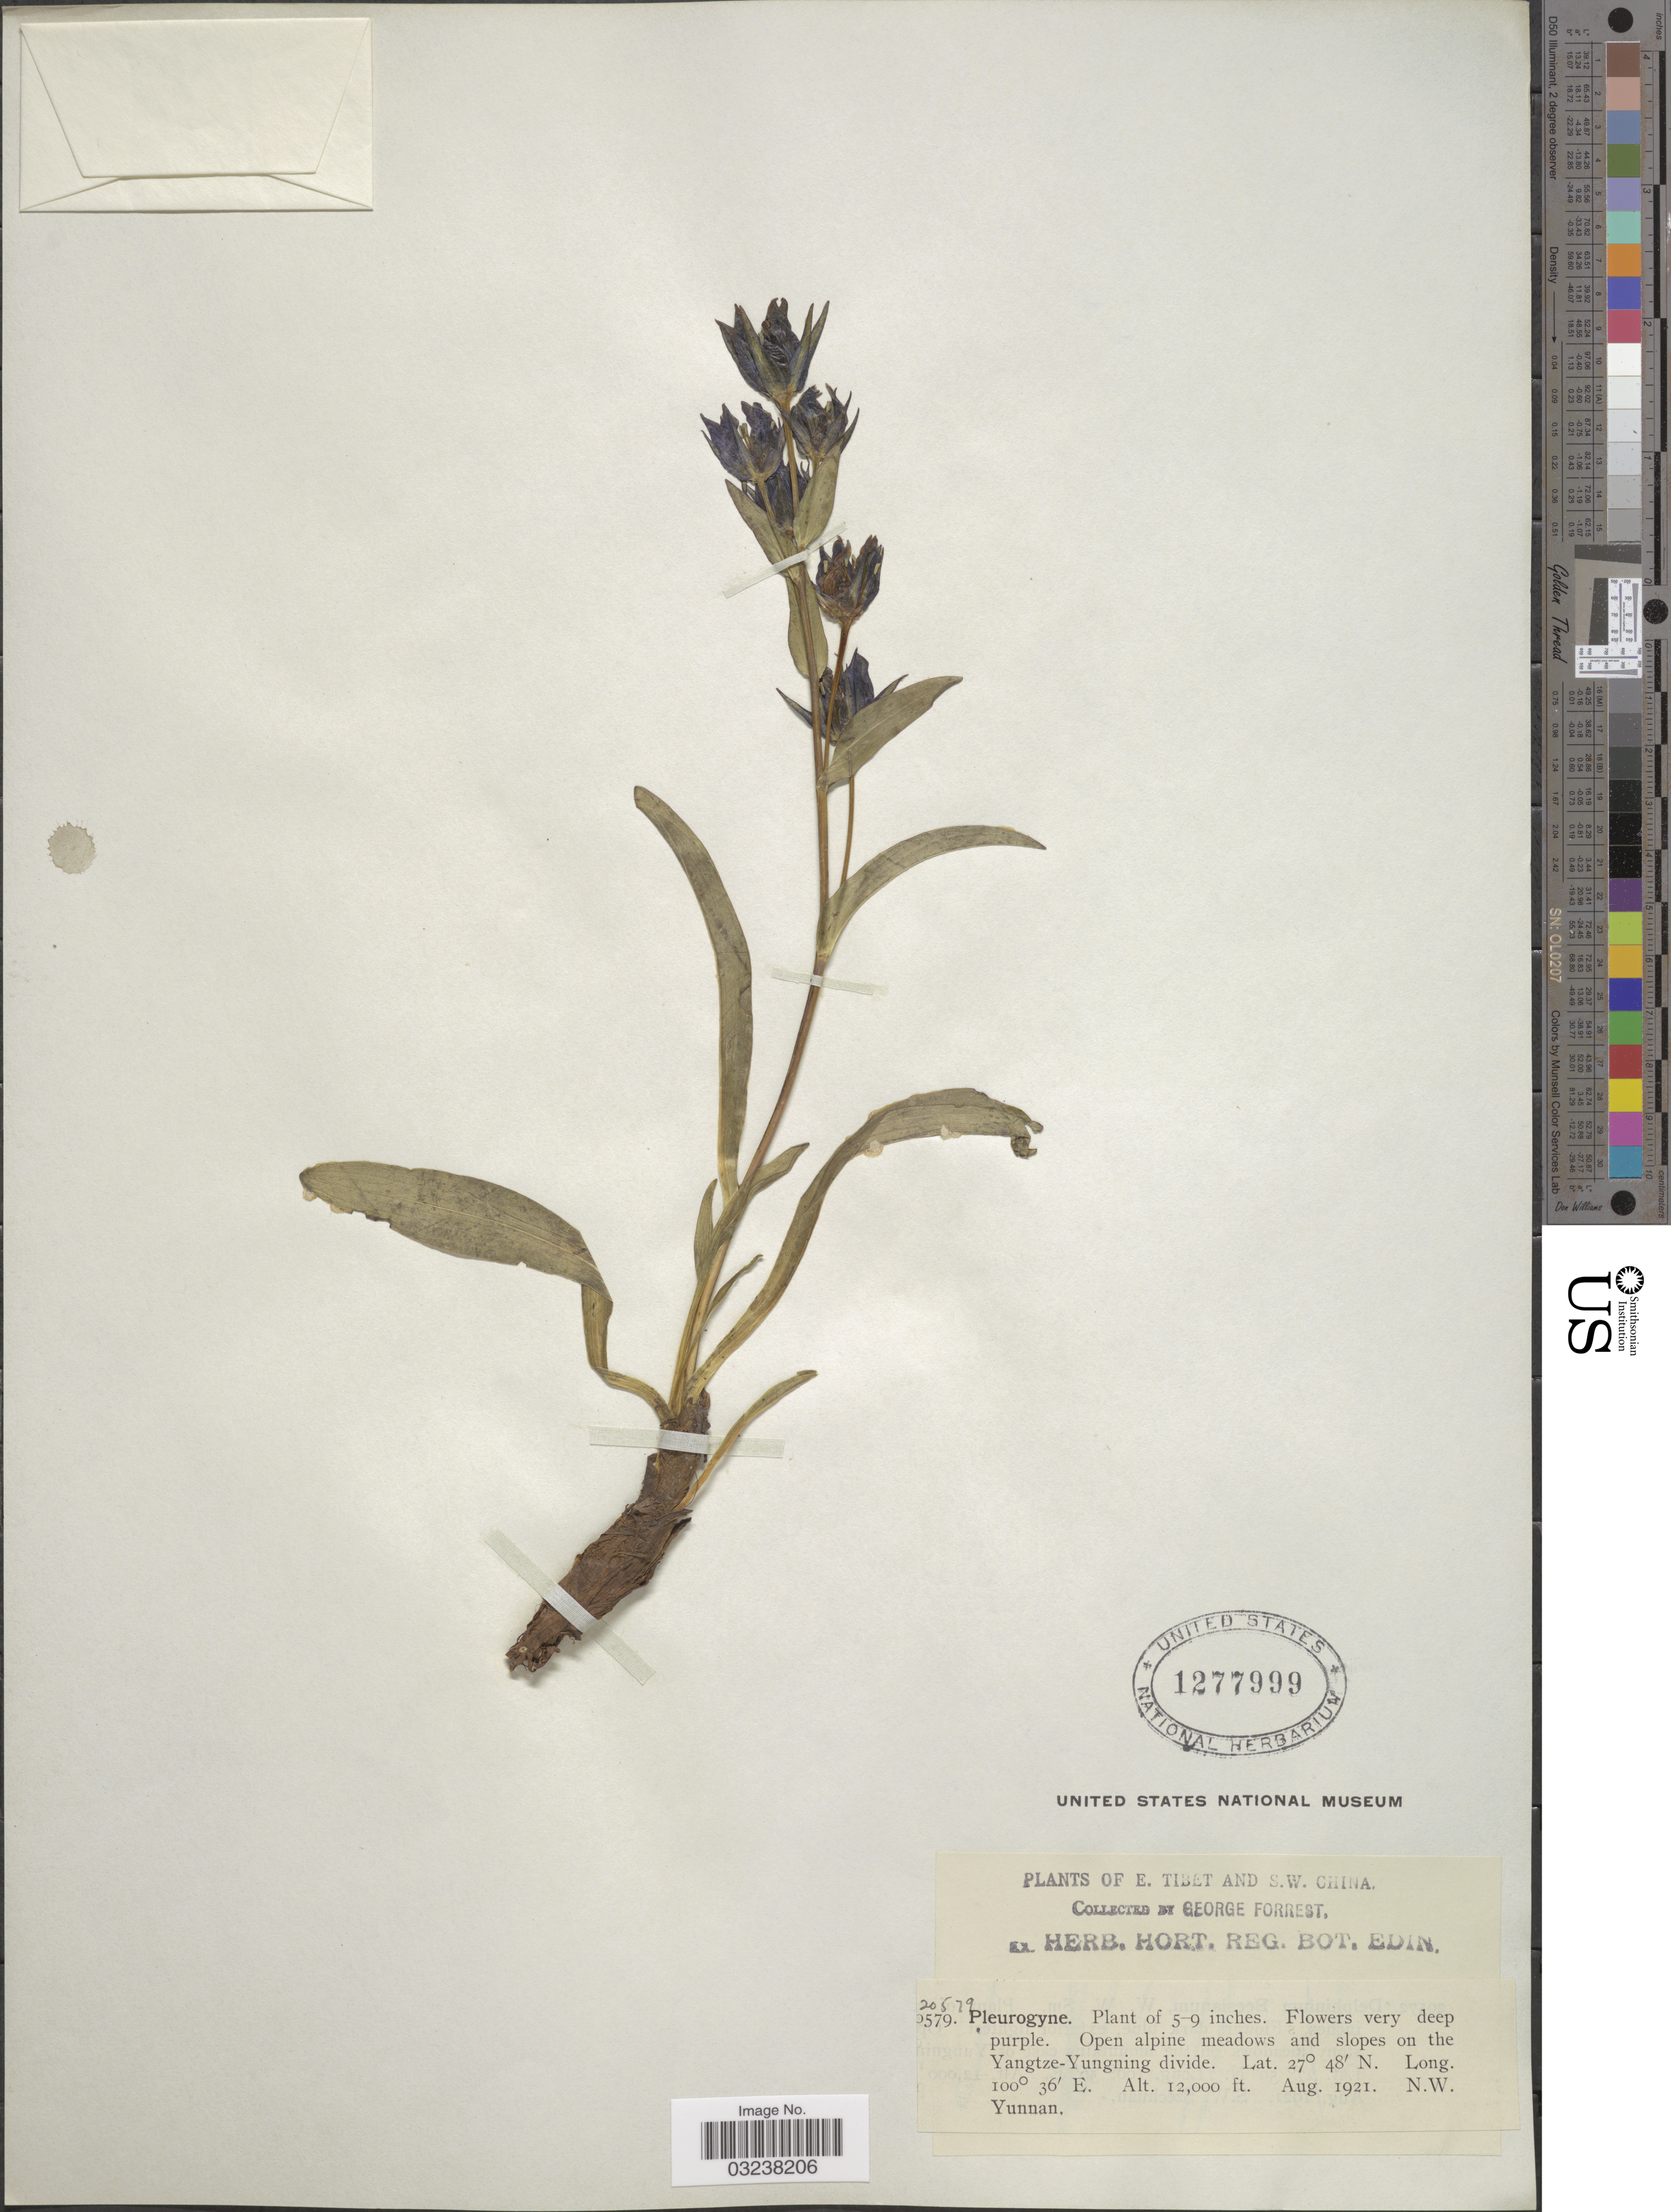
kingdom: Plantae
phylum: Tracheophyta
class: Magnoliopsida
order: Gentianales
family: Gentianaceae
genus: Lomatogonium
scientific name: Lomatogonium sp.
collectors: G. Forrest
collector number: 20579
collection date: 1921-08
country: China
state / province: Yunnan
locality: E. Tibet and S.W. China. Open alpine meadows and slopes on the Yangtze-Yungning divide. N.W. Yunnan.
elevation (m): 3658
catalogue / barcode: US 1277999